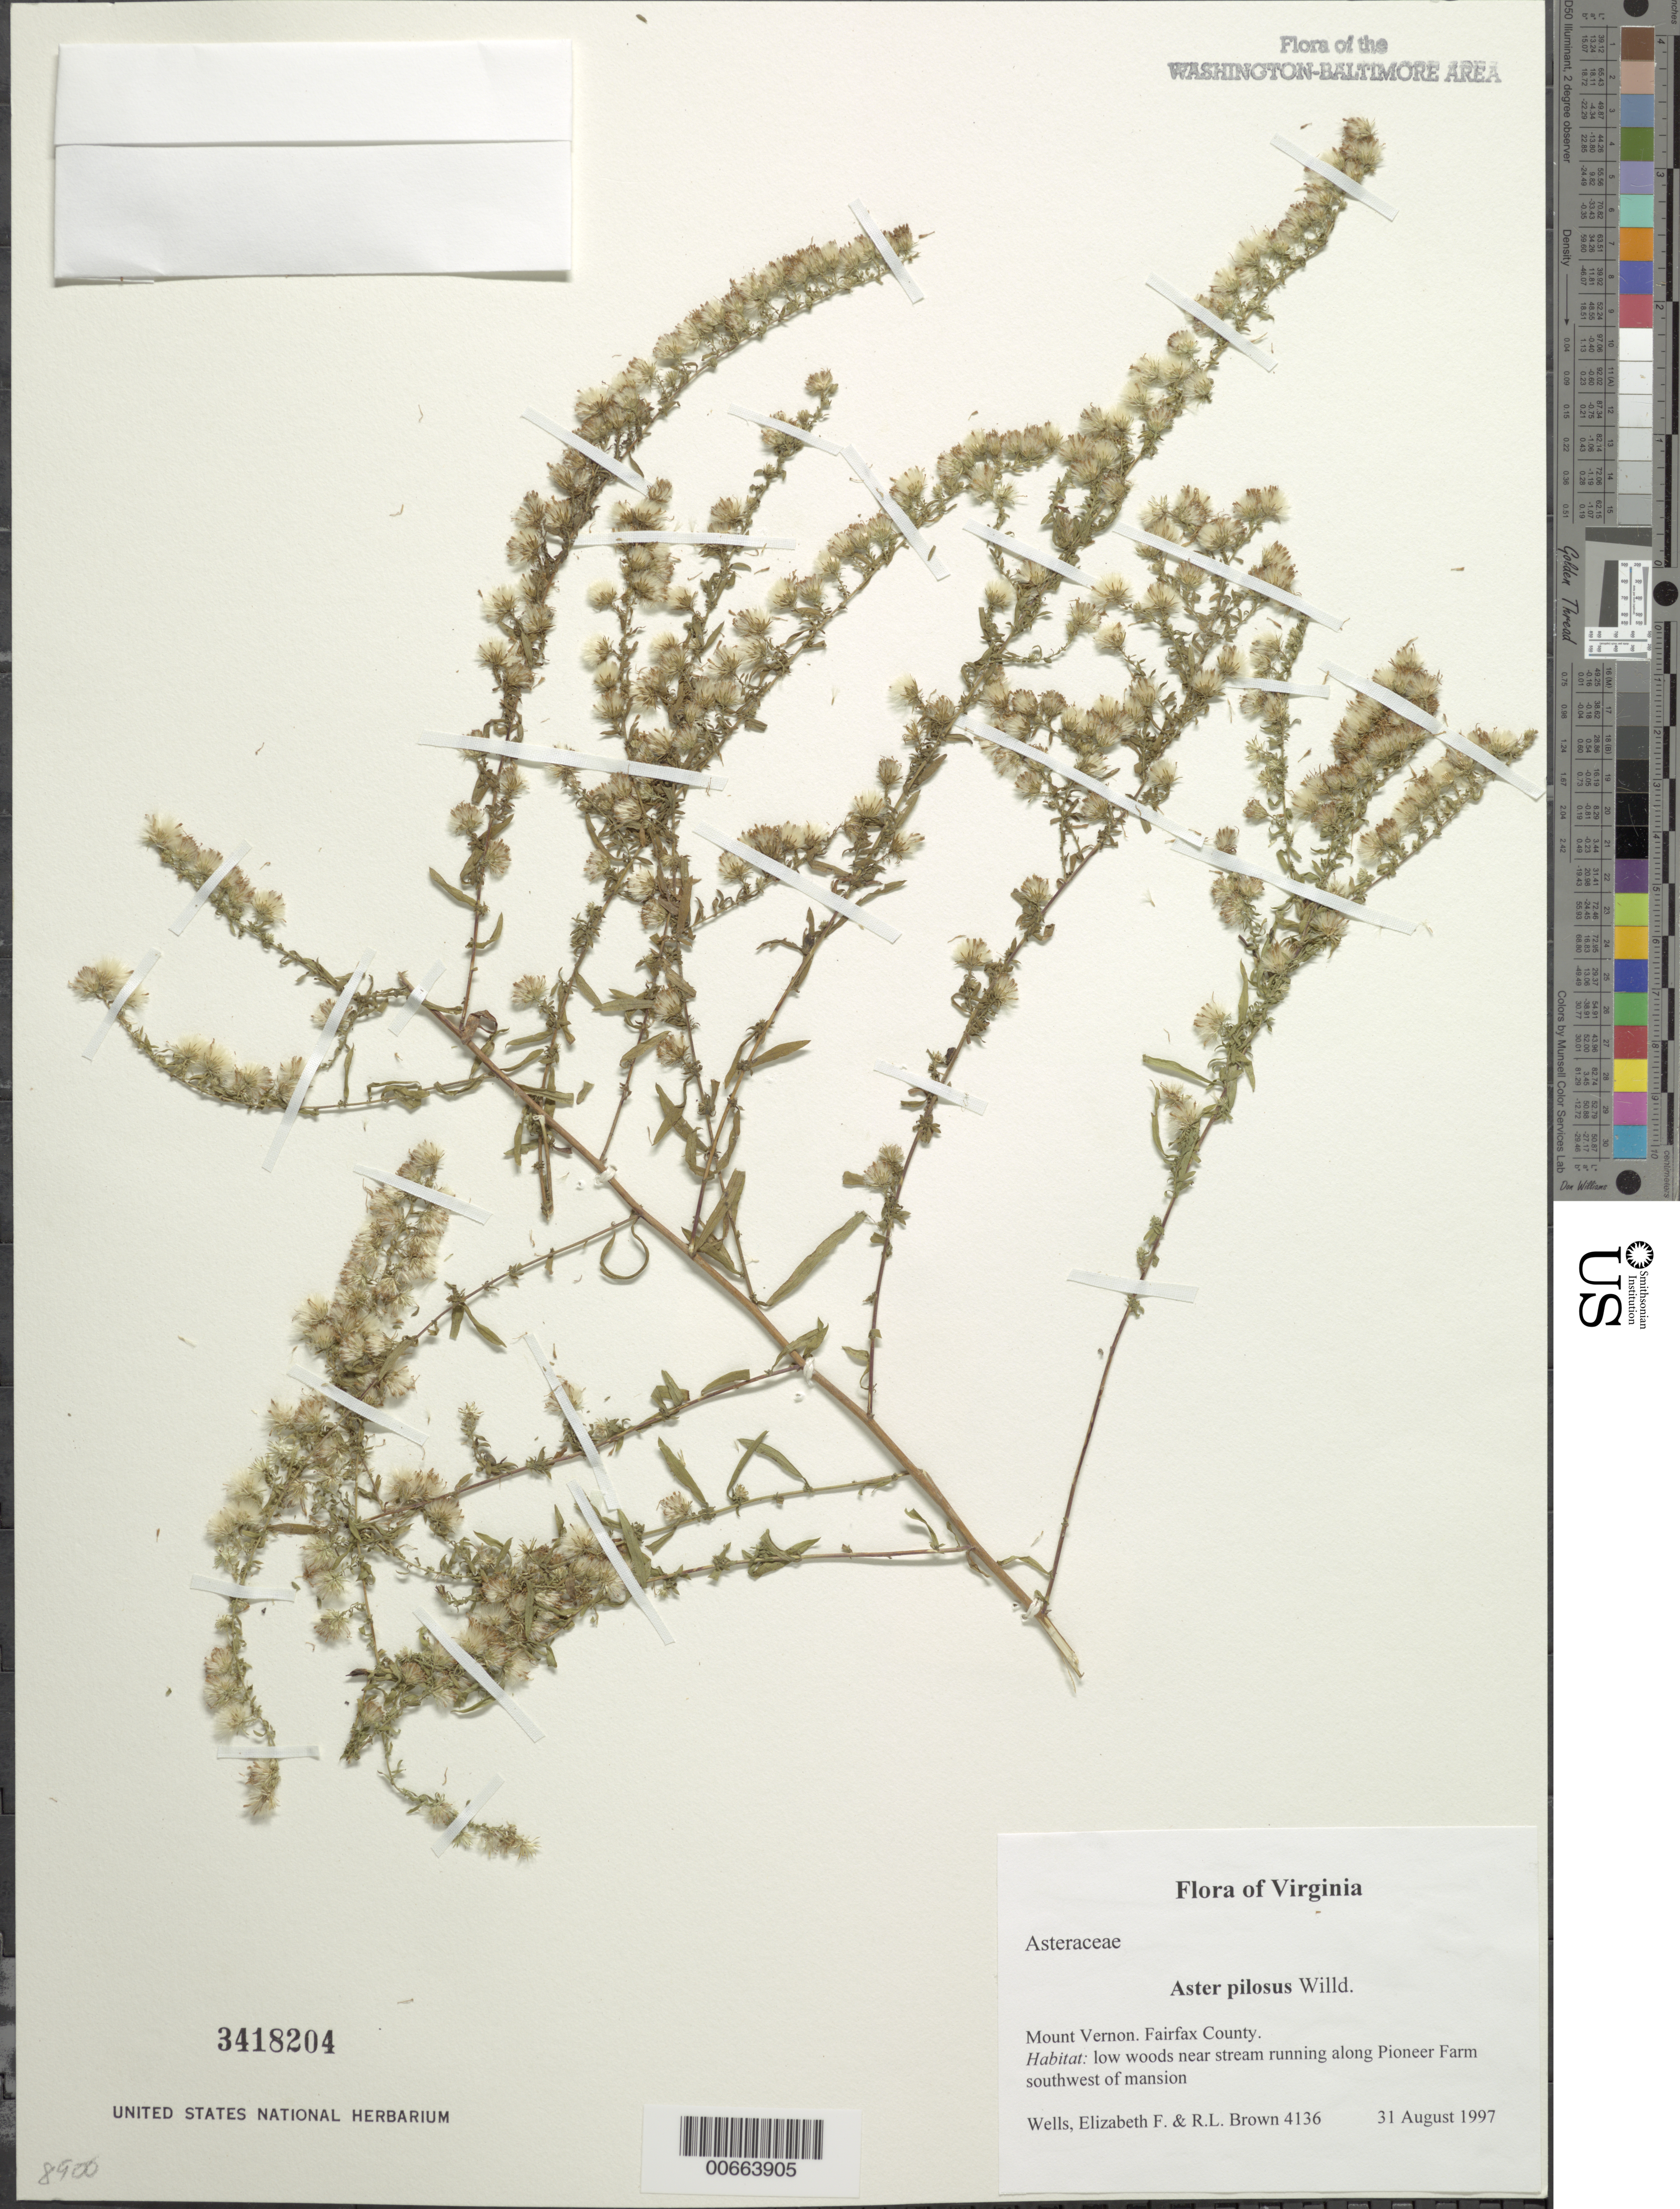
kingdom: Plantae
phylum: Tracheophyta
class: Magnoliopsida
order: Asterales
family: Asteraceae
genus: Symphyotrichum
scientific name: Symphyotrichum pilosum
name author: (Willd.) G.L. Nesom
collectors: E. F. Wells & R. L. Brown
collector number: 4136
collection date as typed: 31 Aug 1997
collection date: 1997-08-31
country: United States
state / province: Virginia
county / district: Fairfax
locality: Mount Vernon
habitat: low woods near stream running along Pioneer Farm southwest of mansion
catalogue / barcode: US 3418204